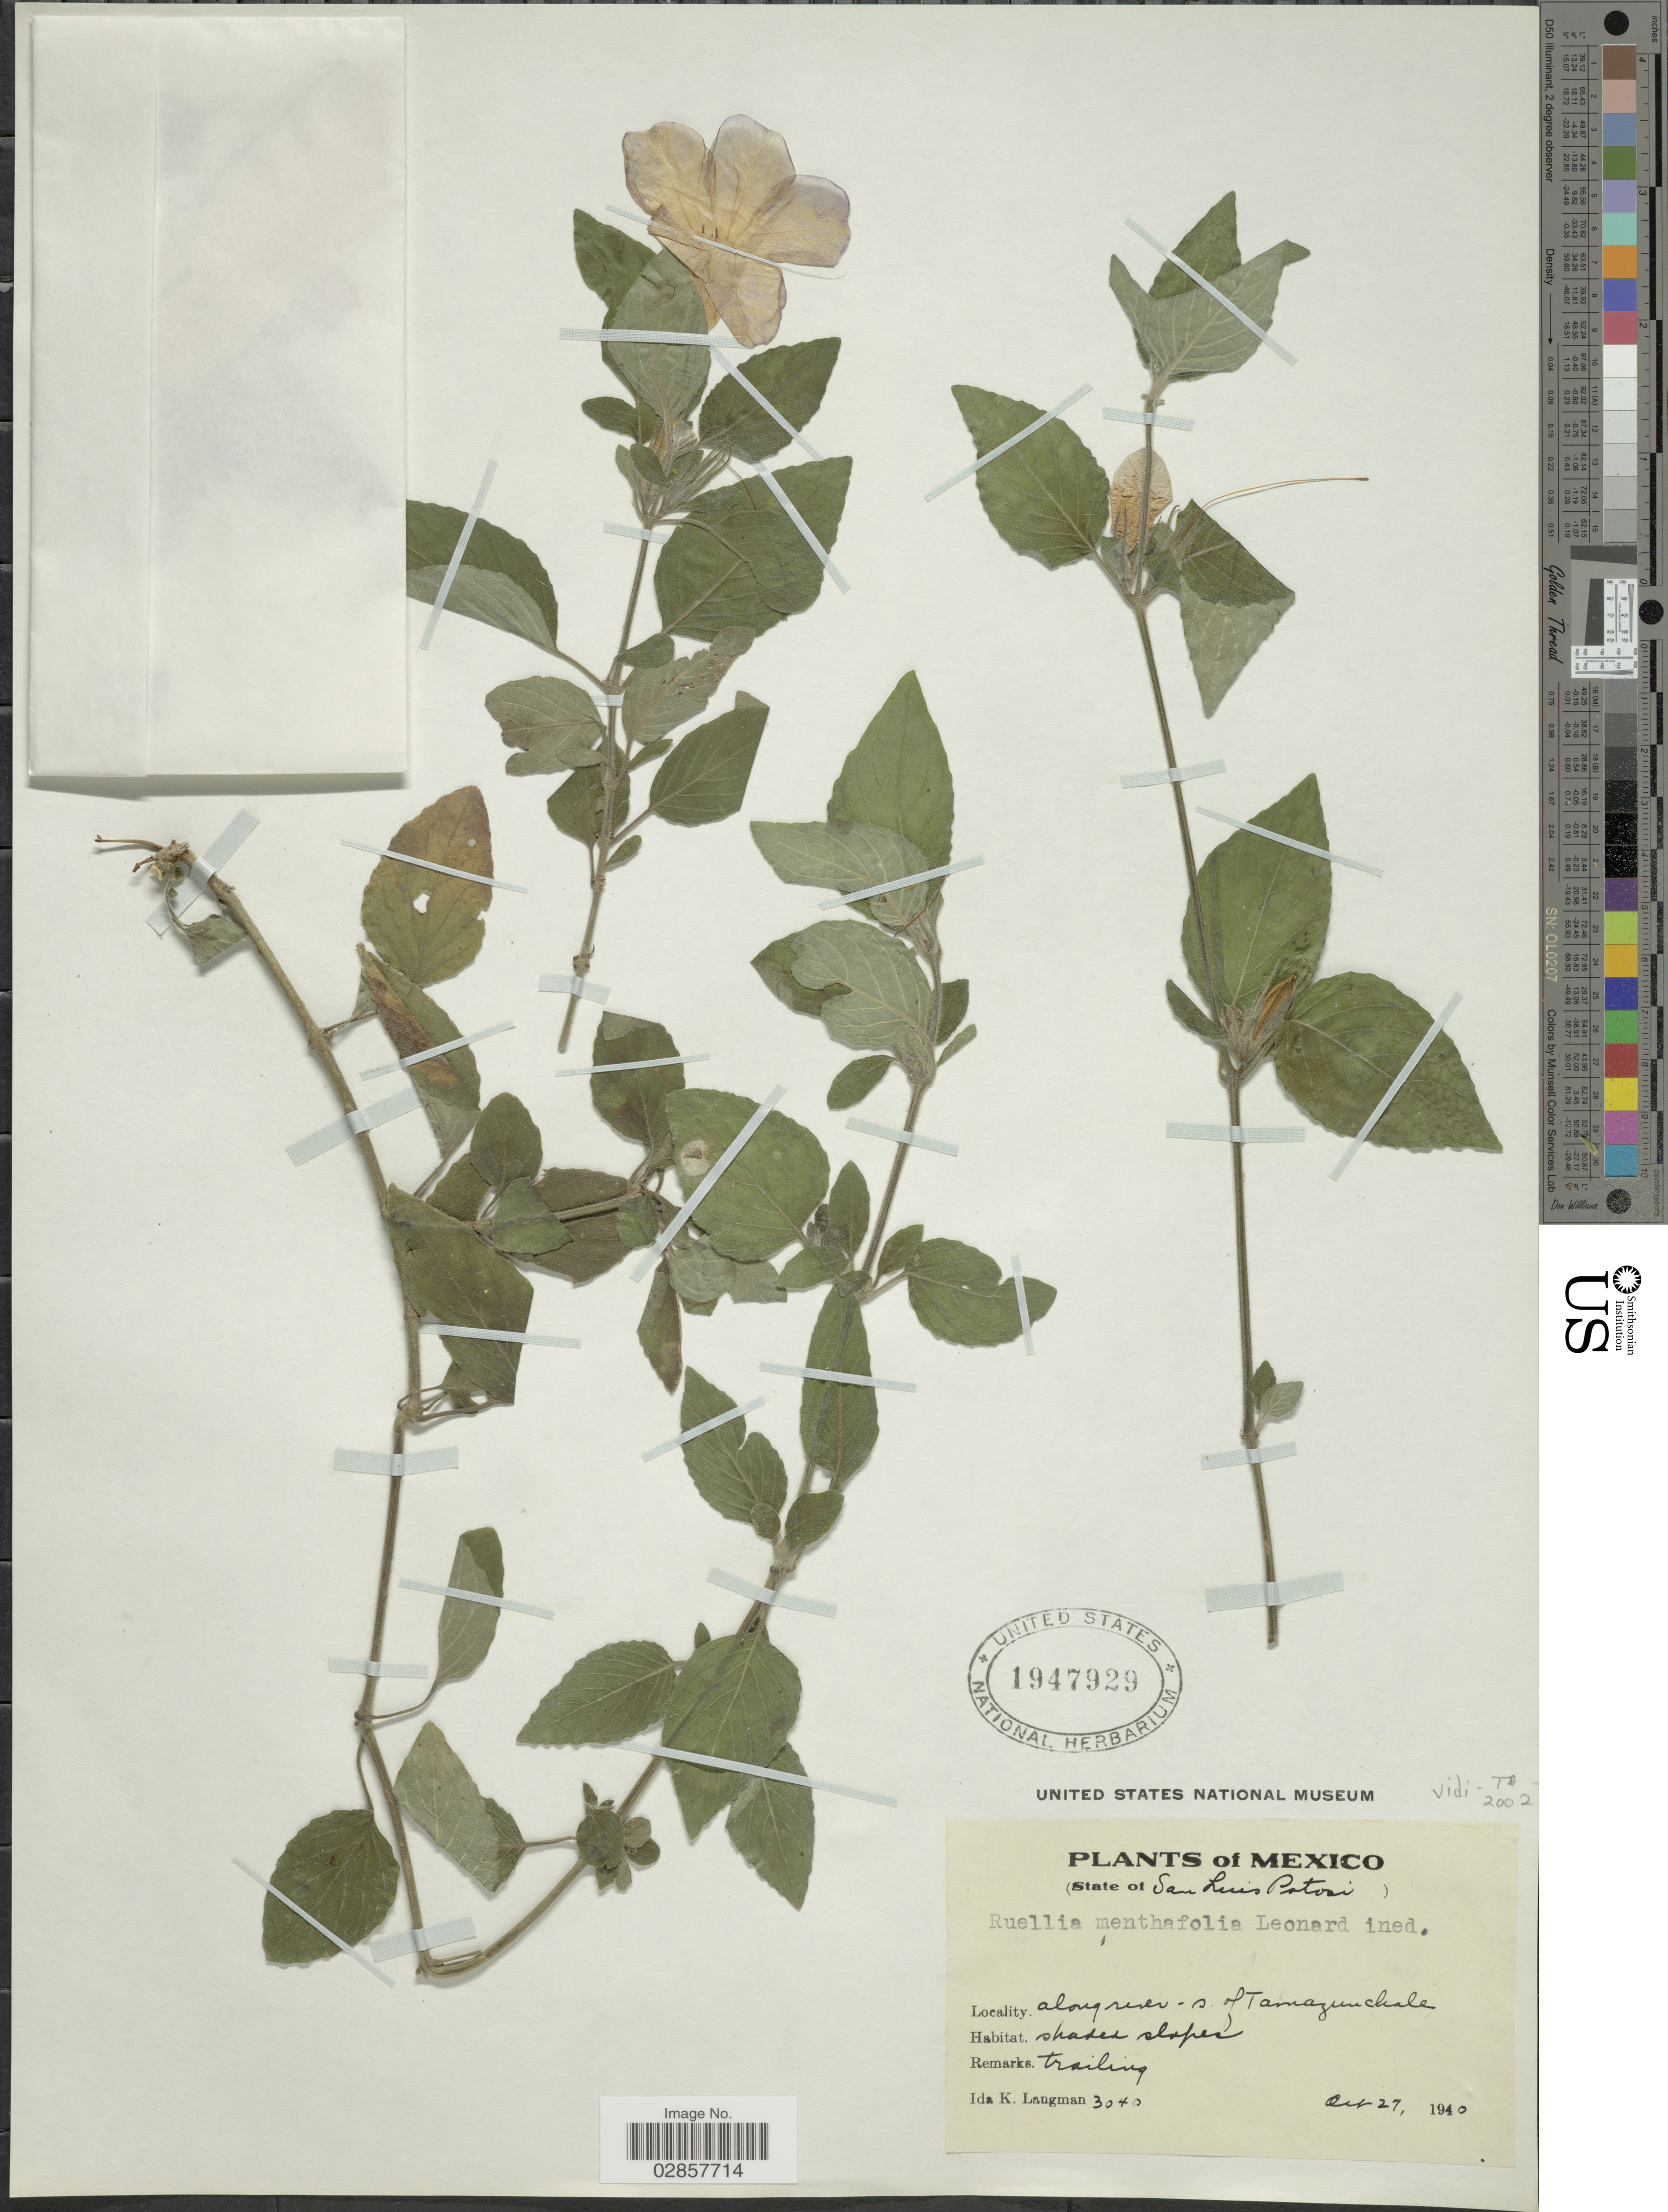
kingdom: Plantae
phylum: Tracheophyta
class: Magnoliopsida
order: Lamiales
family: Acanthaceae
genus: Ruellia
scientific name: Ruellia menthifolia Leonard sp. nov. ined.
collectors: I. K. Langman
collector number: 3040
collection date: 1940-10-27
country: Mexico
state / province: San Luis Potosí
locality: Along resev. s. of Tamazunchale.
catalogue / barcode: US 1947929